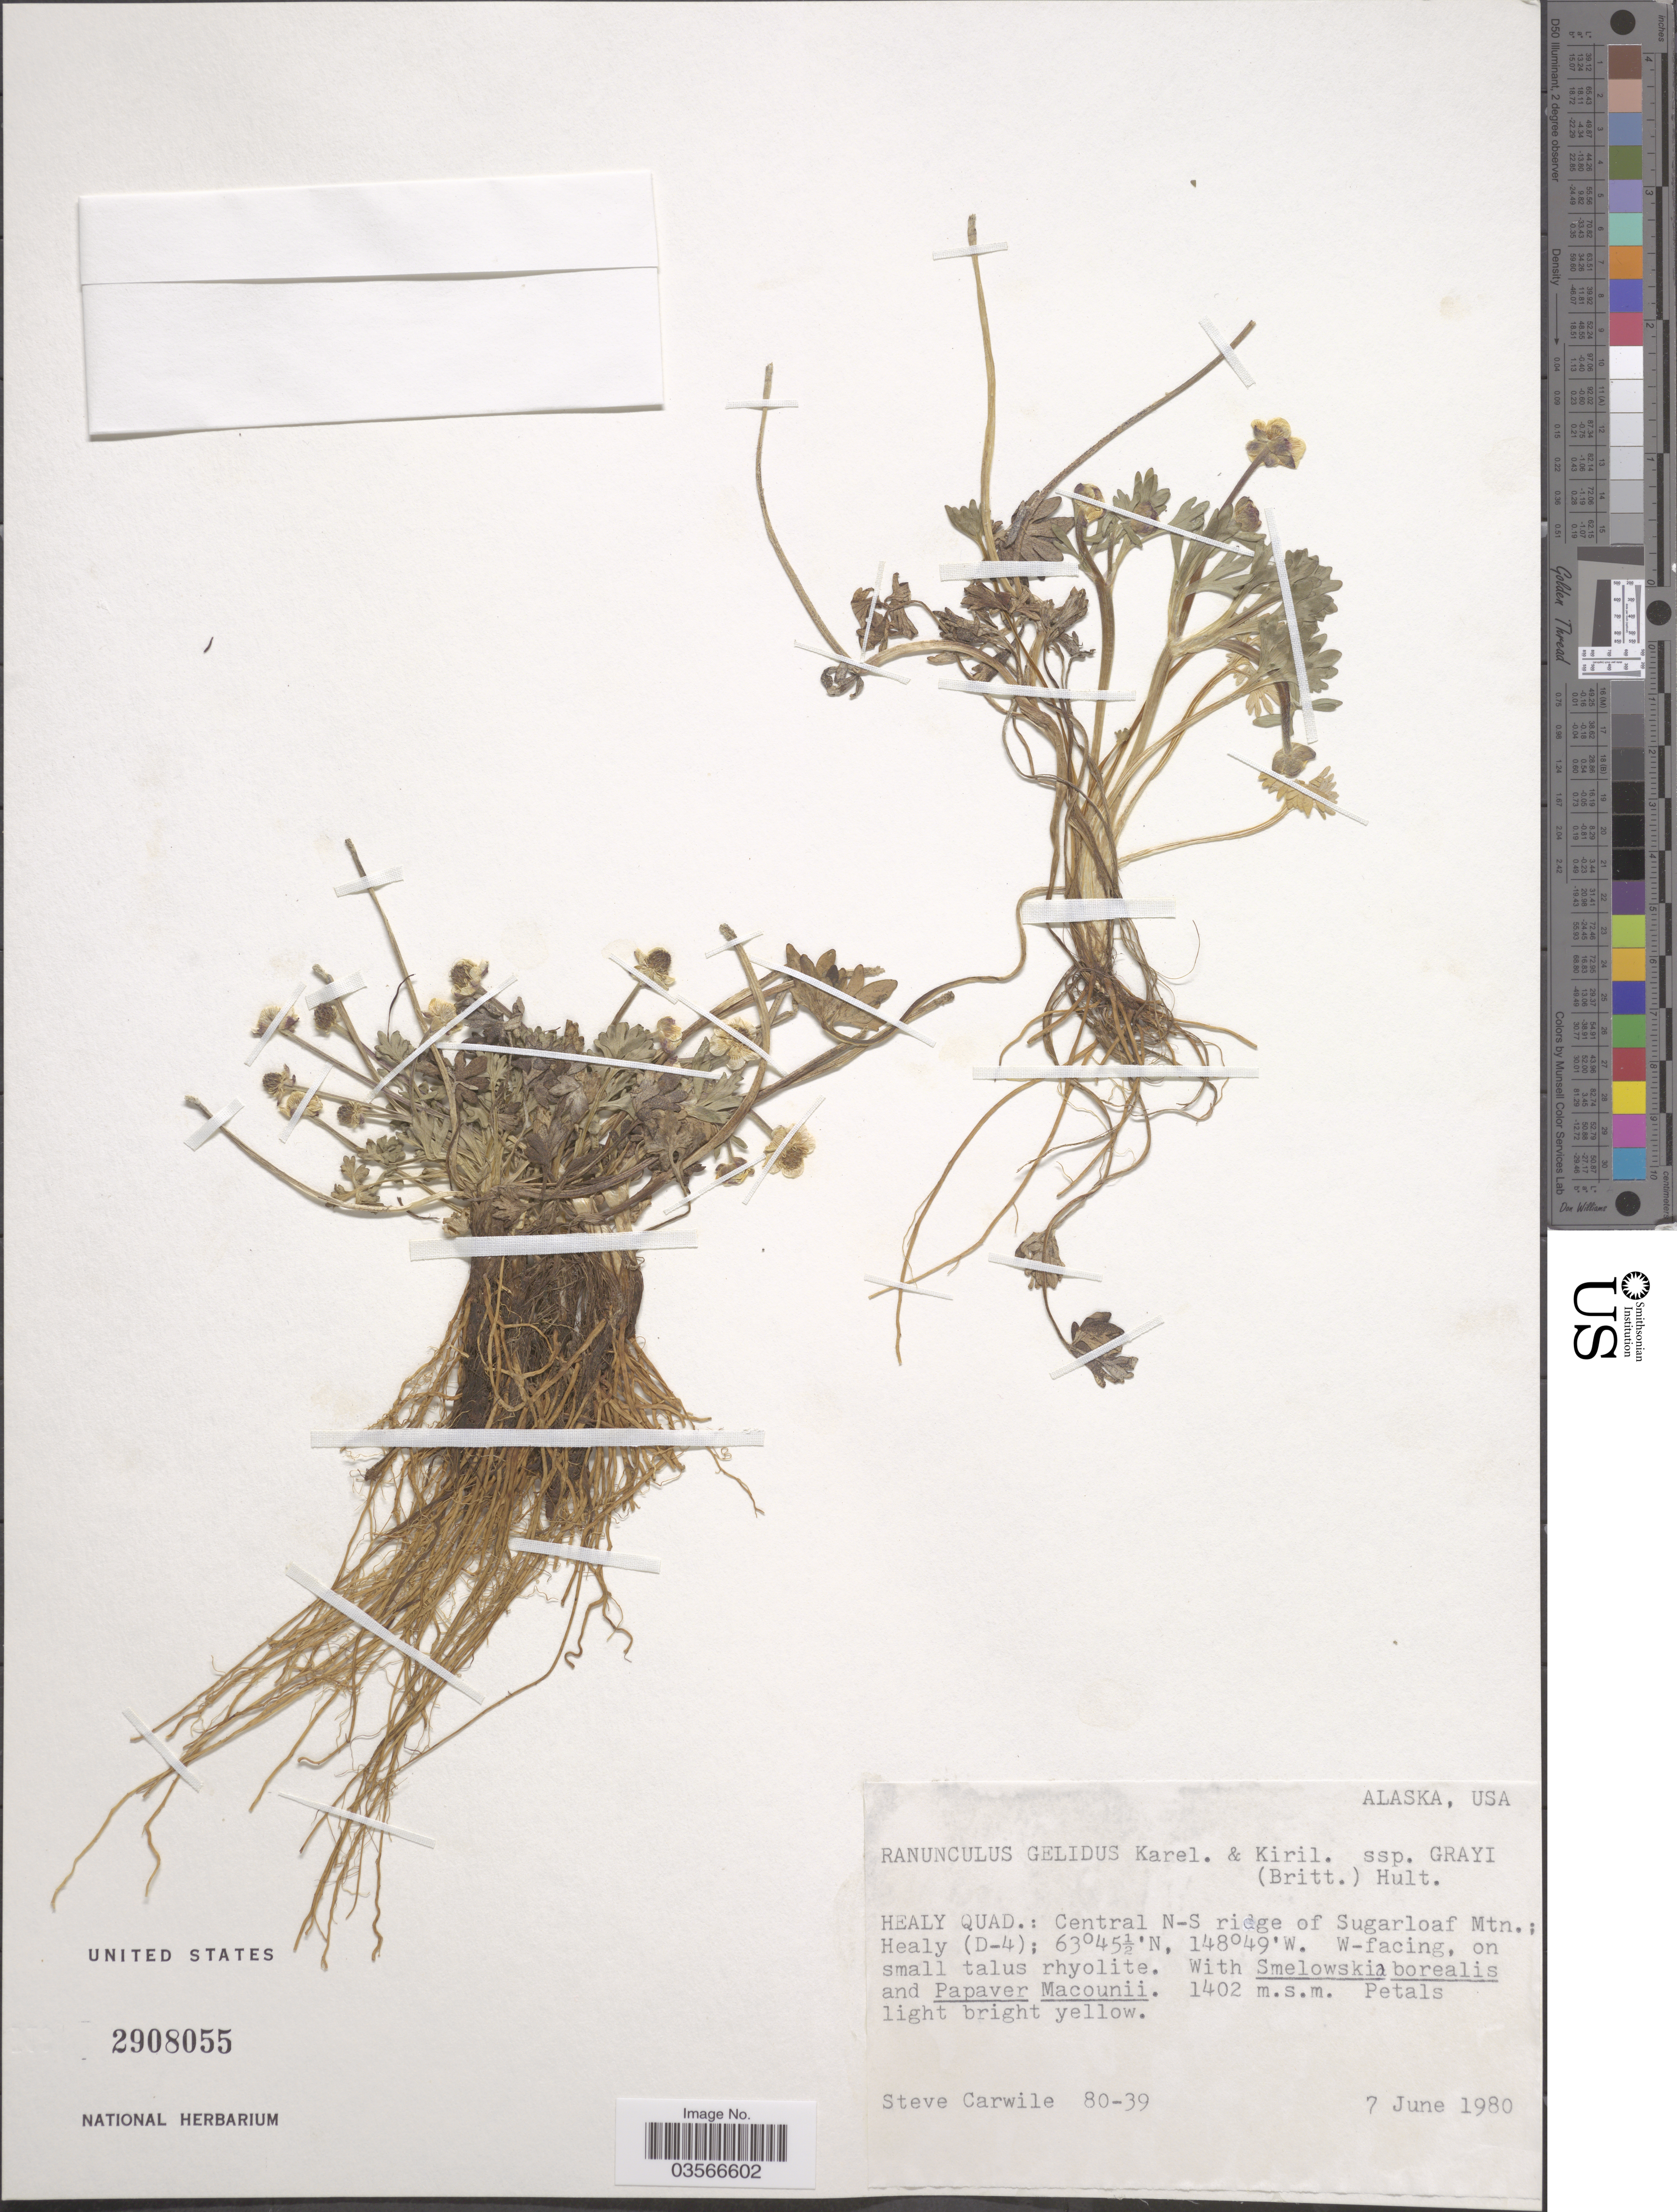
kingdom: Plantae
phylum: Tracheophyta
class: Magnoliopsida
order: Ranunculales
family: Ranunculaceae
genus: Ranunculus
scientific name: Ranunculus gelidus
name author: Kir. & Kar.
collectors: S. Carwile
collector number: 80-39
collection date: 1980-06-07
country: United States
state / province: Alaska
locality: Healy Quad.: Central N-S ridge of Sugarloaf Mtn.; Healy (D-4).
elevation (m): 1402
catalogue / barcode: US 2908055